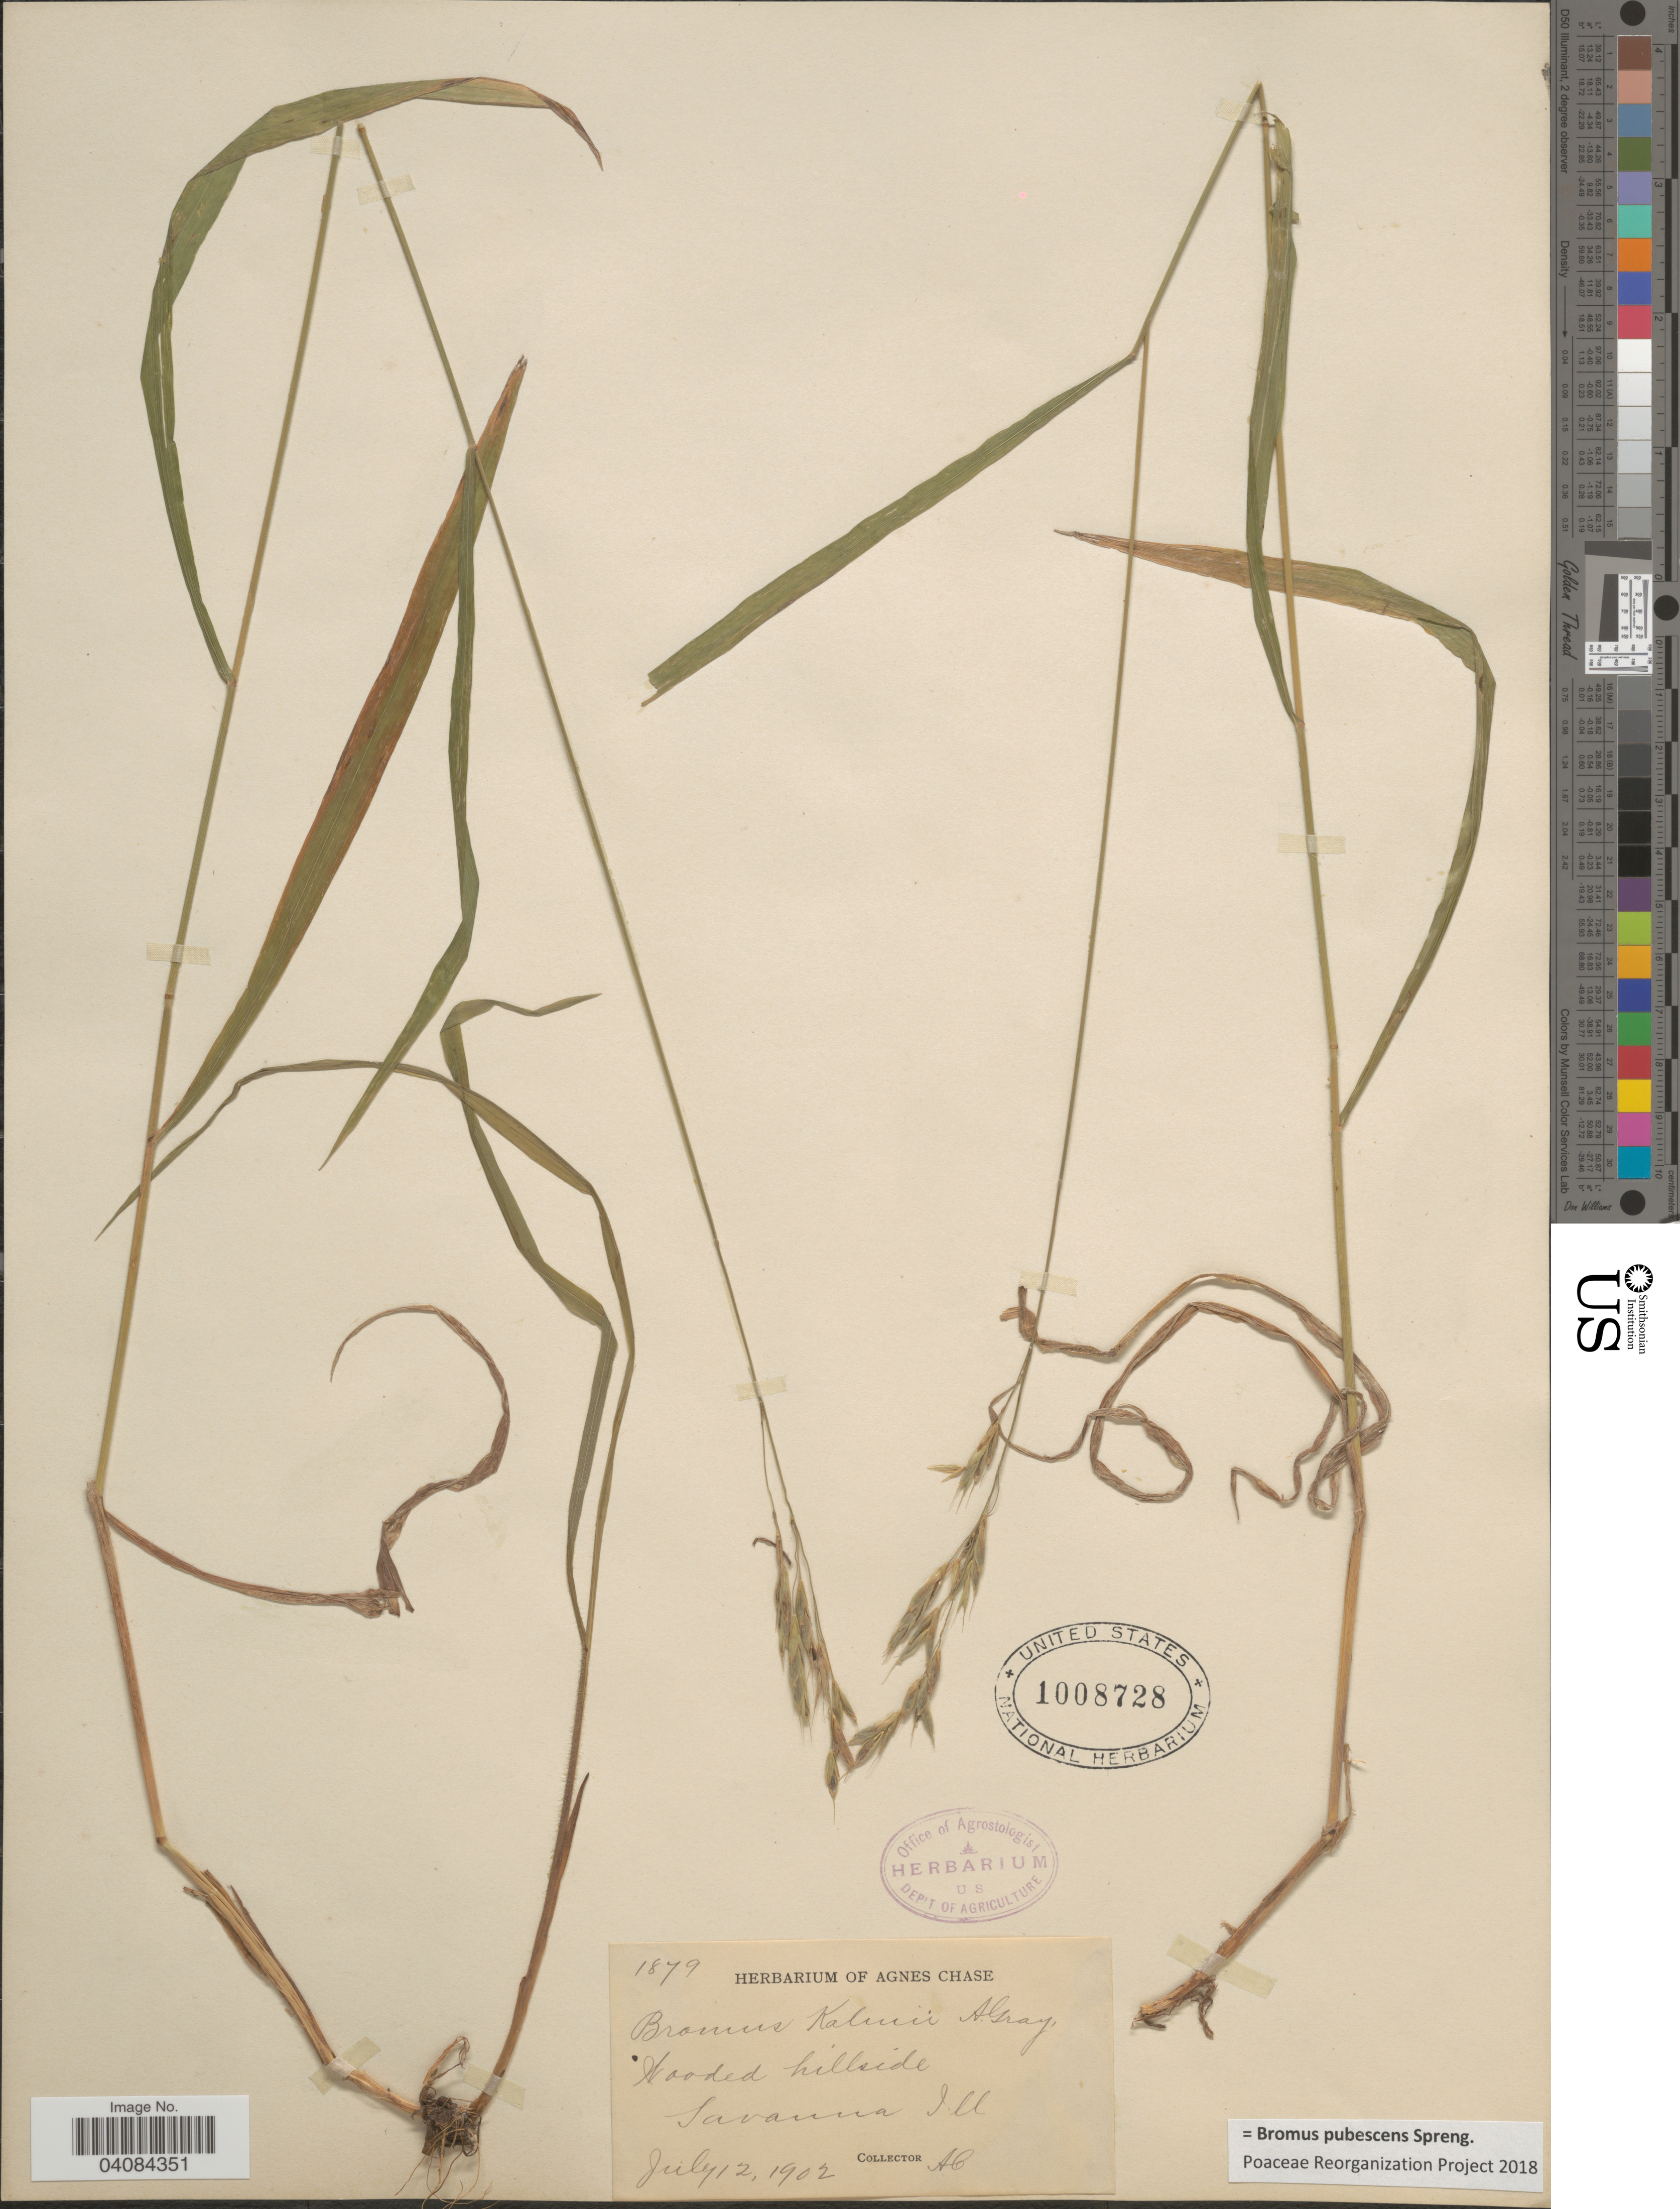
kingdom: Plantae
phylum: Tracheophyta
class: Liliopsida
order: Poales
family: Poaceae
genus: Bromus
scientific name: Bromus pubescens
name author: Muhl. ex Willd.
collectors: A. Chase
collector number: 1879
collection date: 1902-07-12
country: United States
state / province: Illinois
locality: Wooded hillside, Savanna.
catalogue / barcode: US 1008728